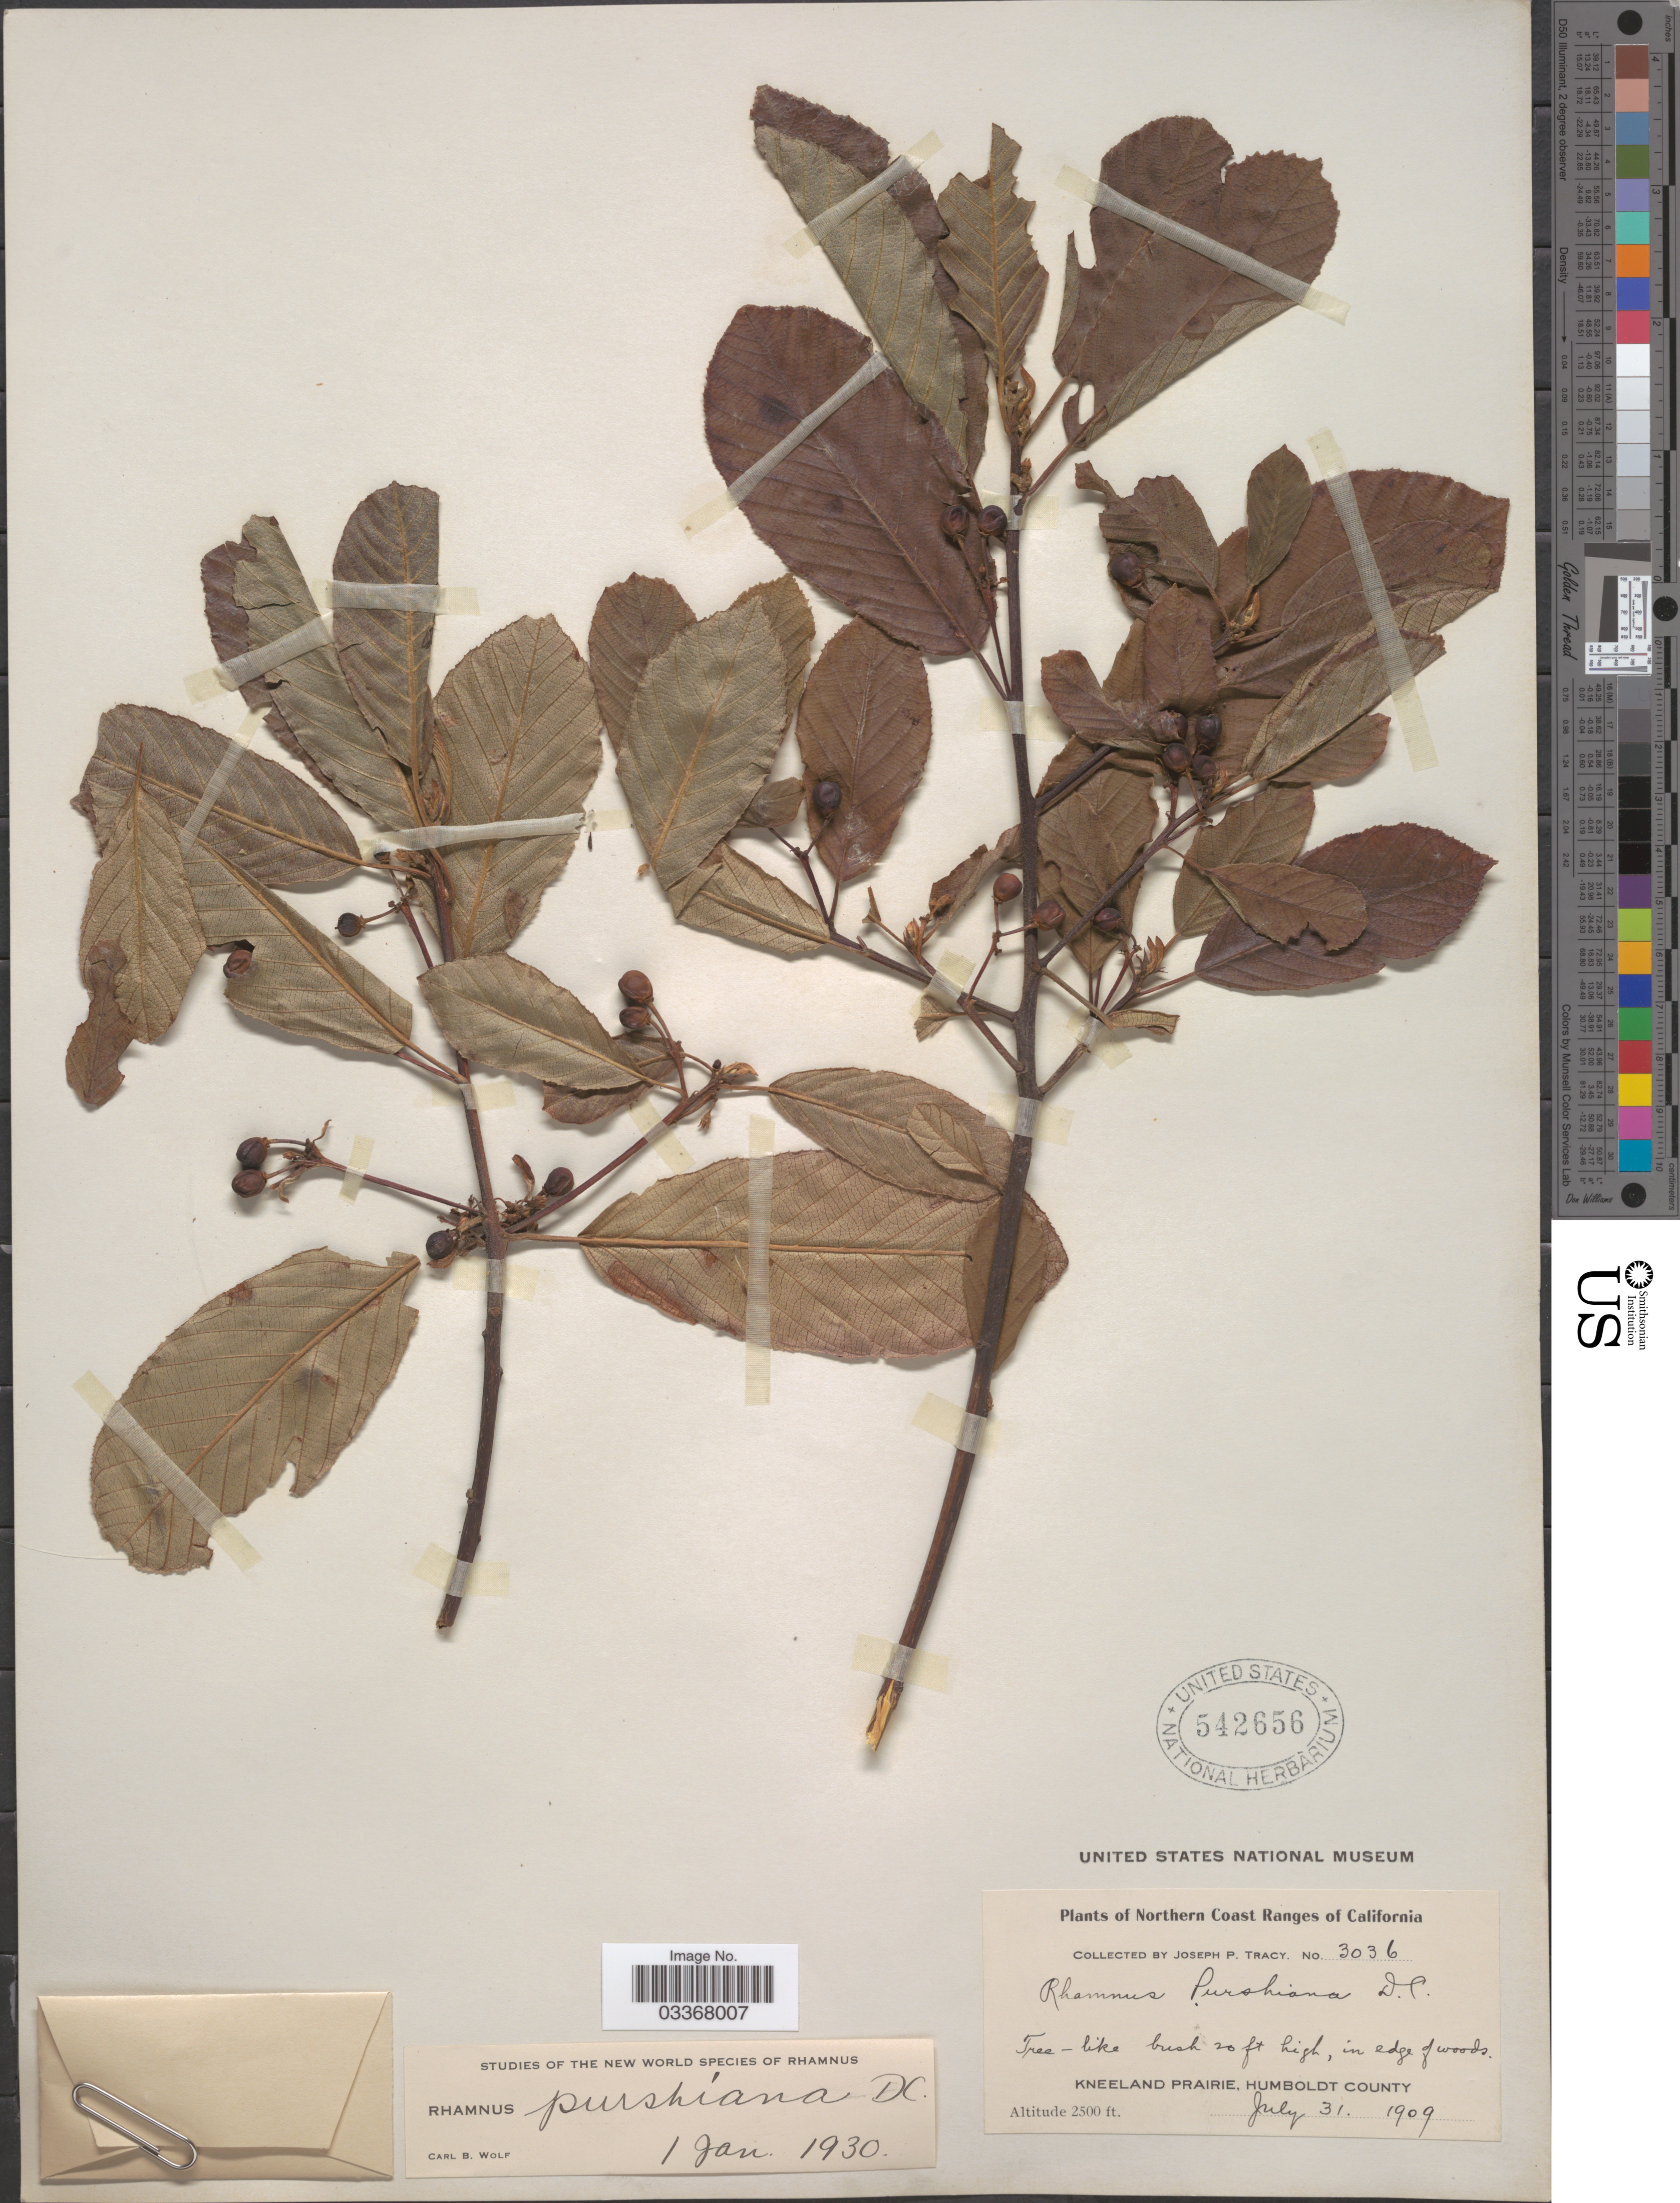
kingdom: Plantae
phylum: Tracheophyta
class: Magnoliopsida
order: Rosales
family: Rhamnaceae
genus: Frangula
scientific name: Frangula purshiana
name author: (DC.) A. Gray ex J.G. Cooper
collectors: J. Tracy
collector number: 3036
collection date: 1909-07-31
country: United States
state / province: California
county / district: Humboldt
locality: Northern Coast Ranges, Kneeland Prairie, Humboldt County.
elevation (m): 762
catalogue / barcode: US 542656